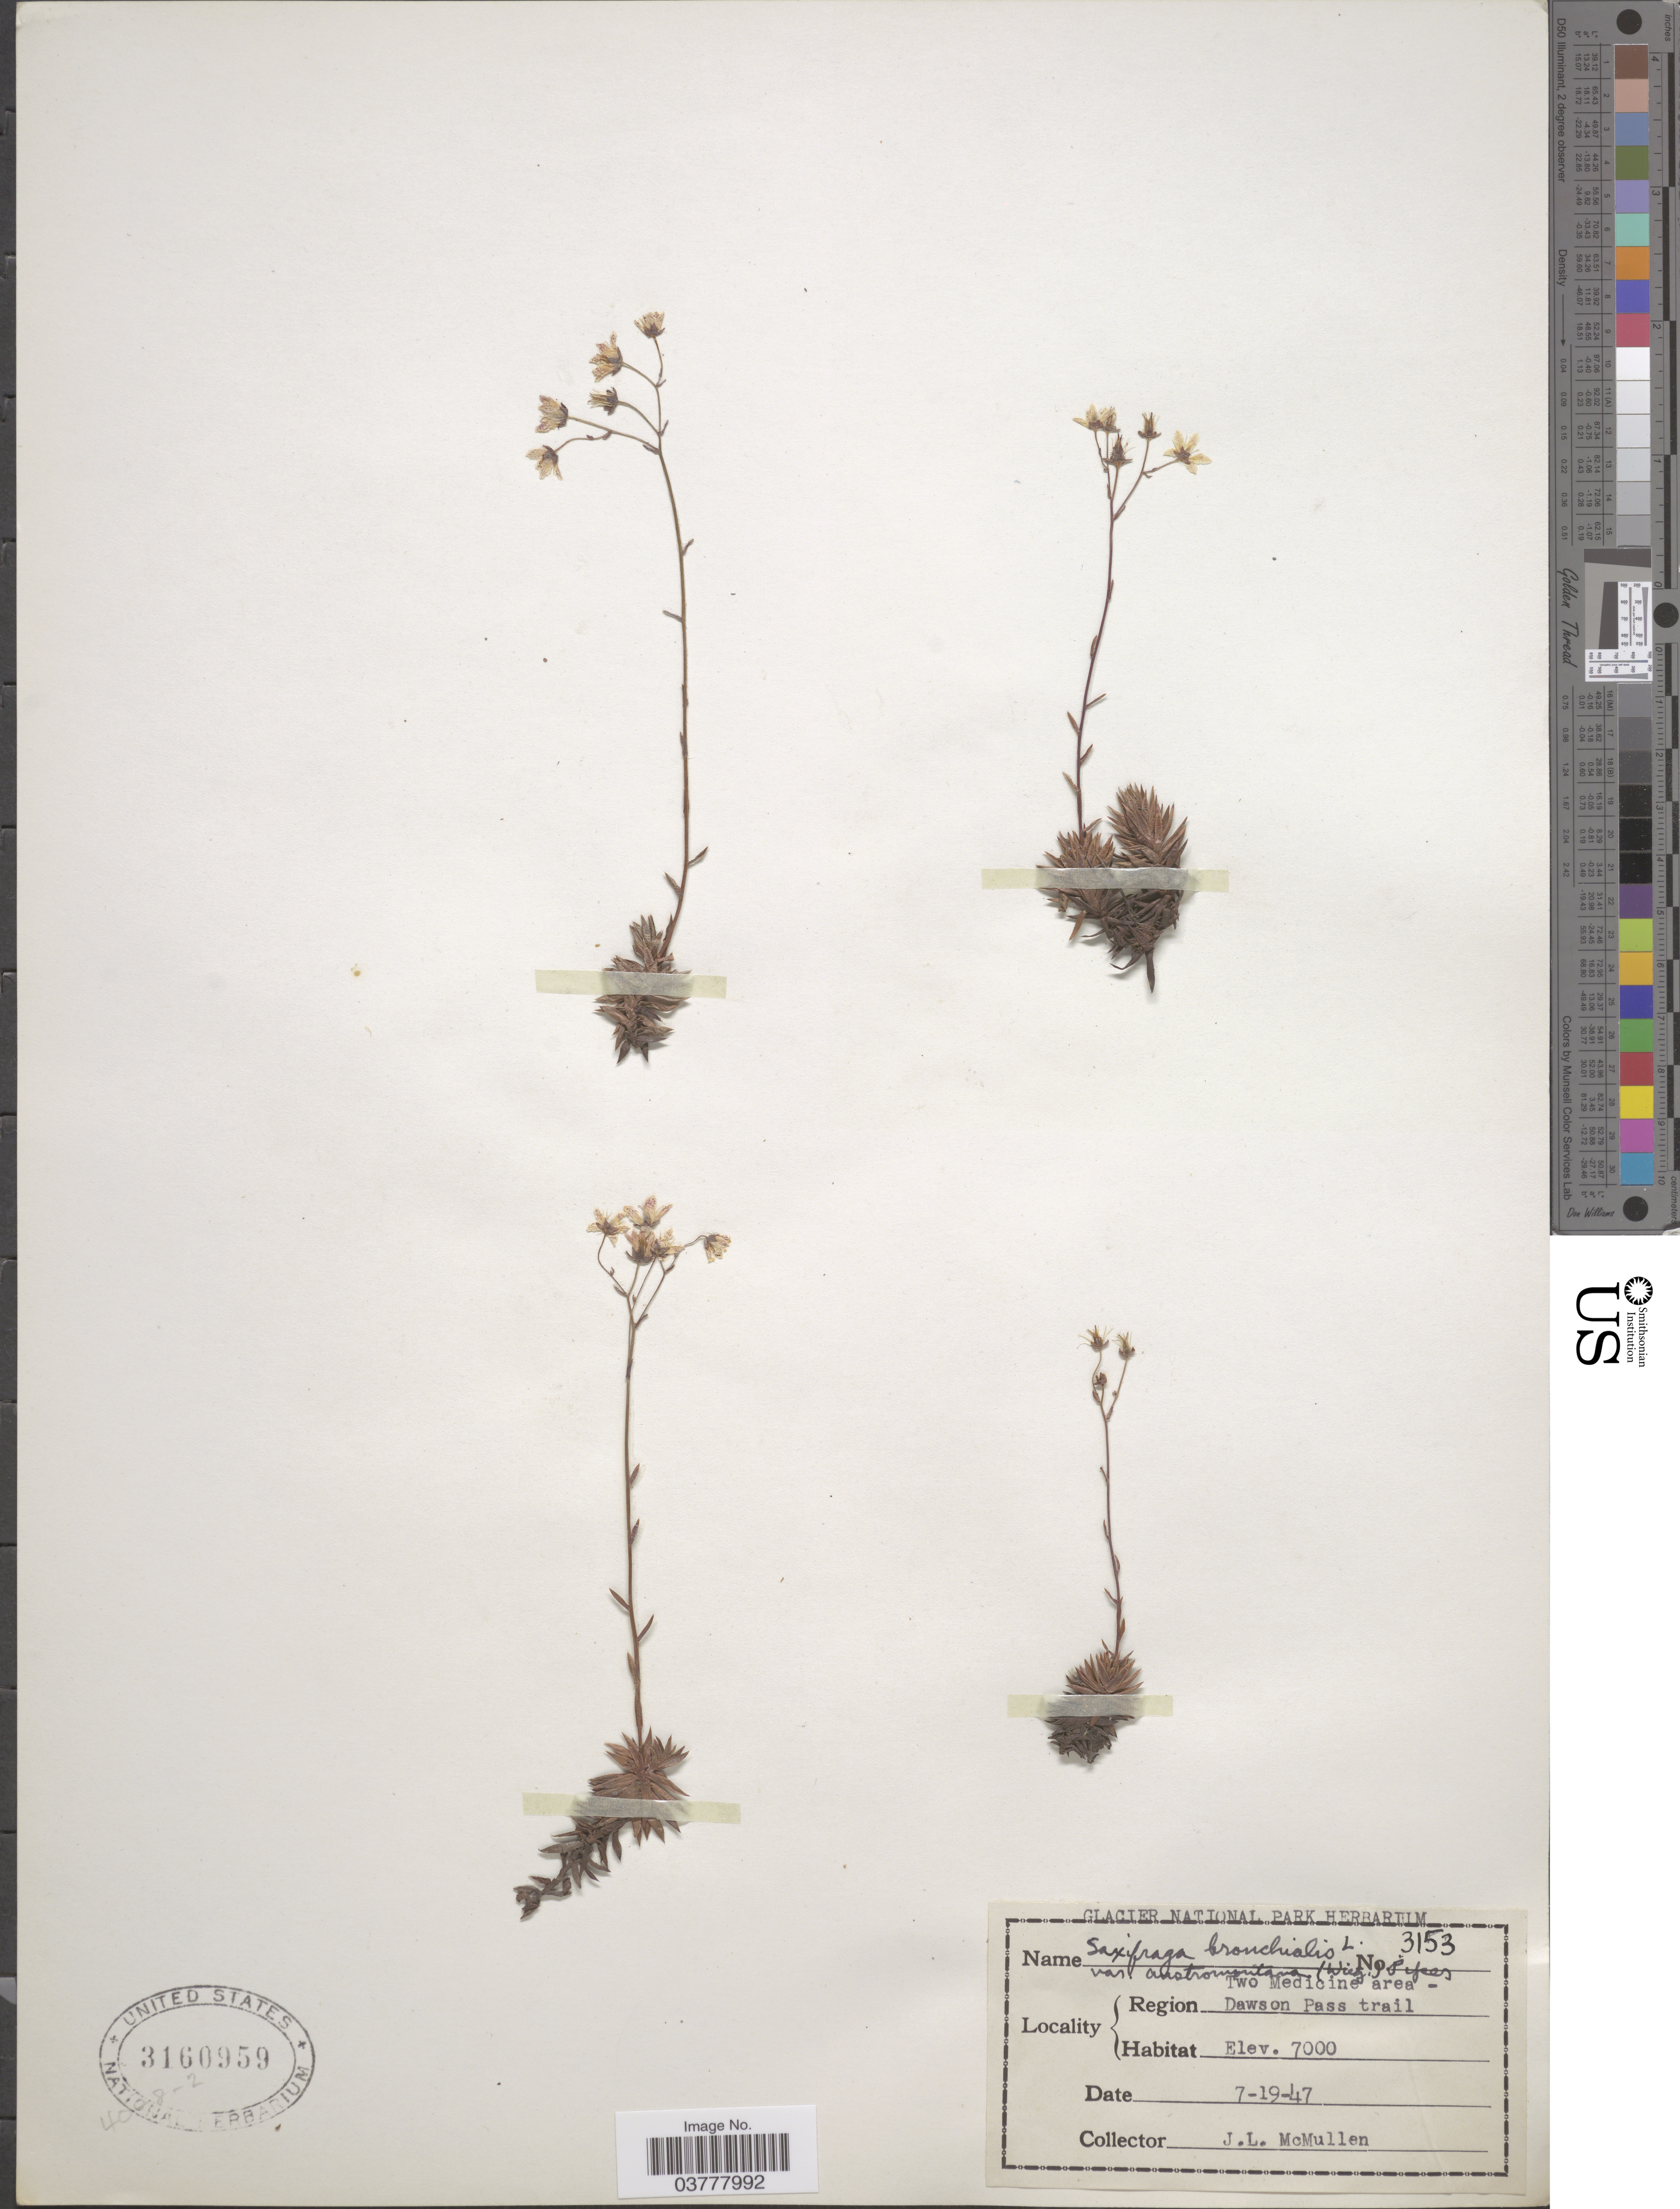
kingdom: Plantae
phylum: Tracheophyta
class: Magnoliopsida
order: Saxifragales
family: Saxifragaceae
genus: Saxifraga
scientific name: Saxifraga bronchialis subsp. austromontana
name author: (Wiegand) Piper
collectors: J. McMullen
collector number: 3153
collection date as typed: Transcribed d/m/y: 19/7/47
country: United States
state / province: Montana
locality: Two Medicine area - Region Dawson Pass trail.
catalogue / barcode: US 3160959